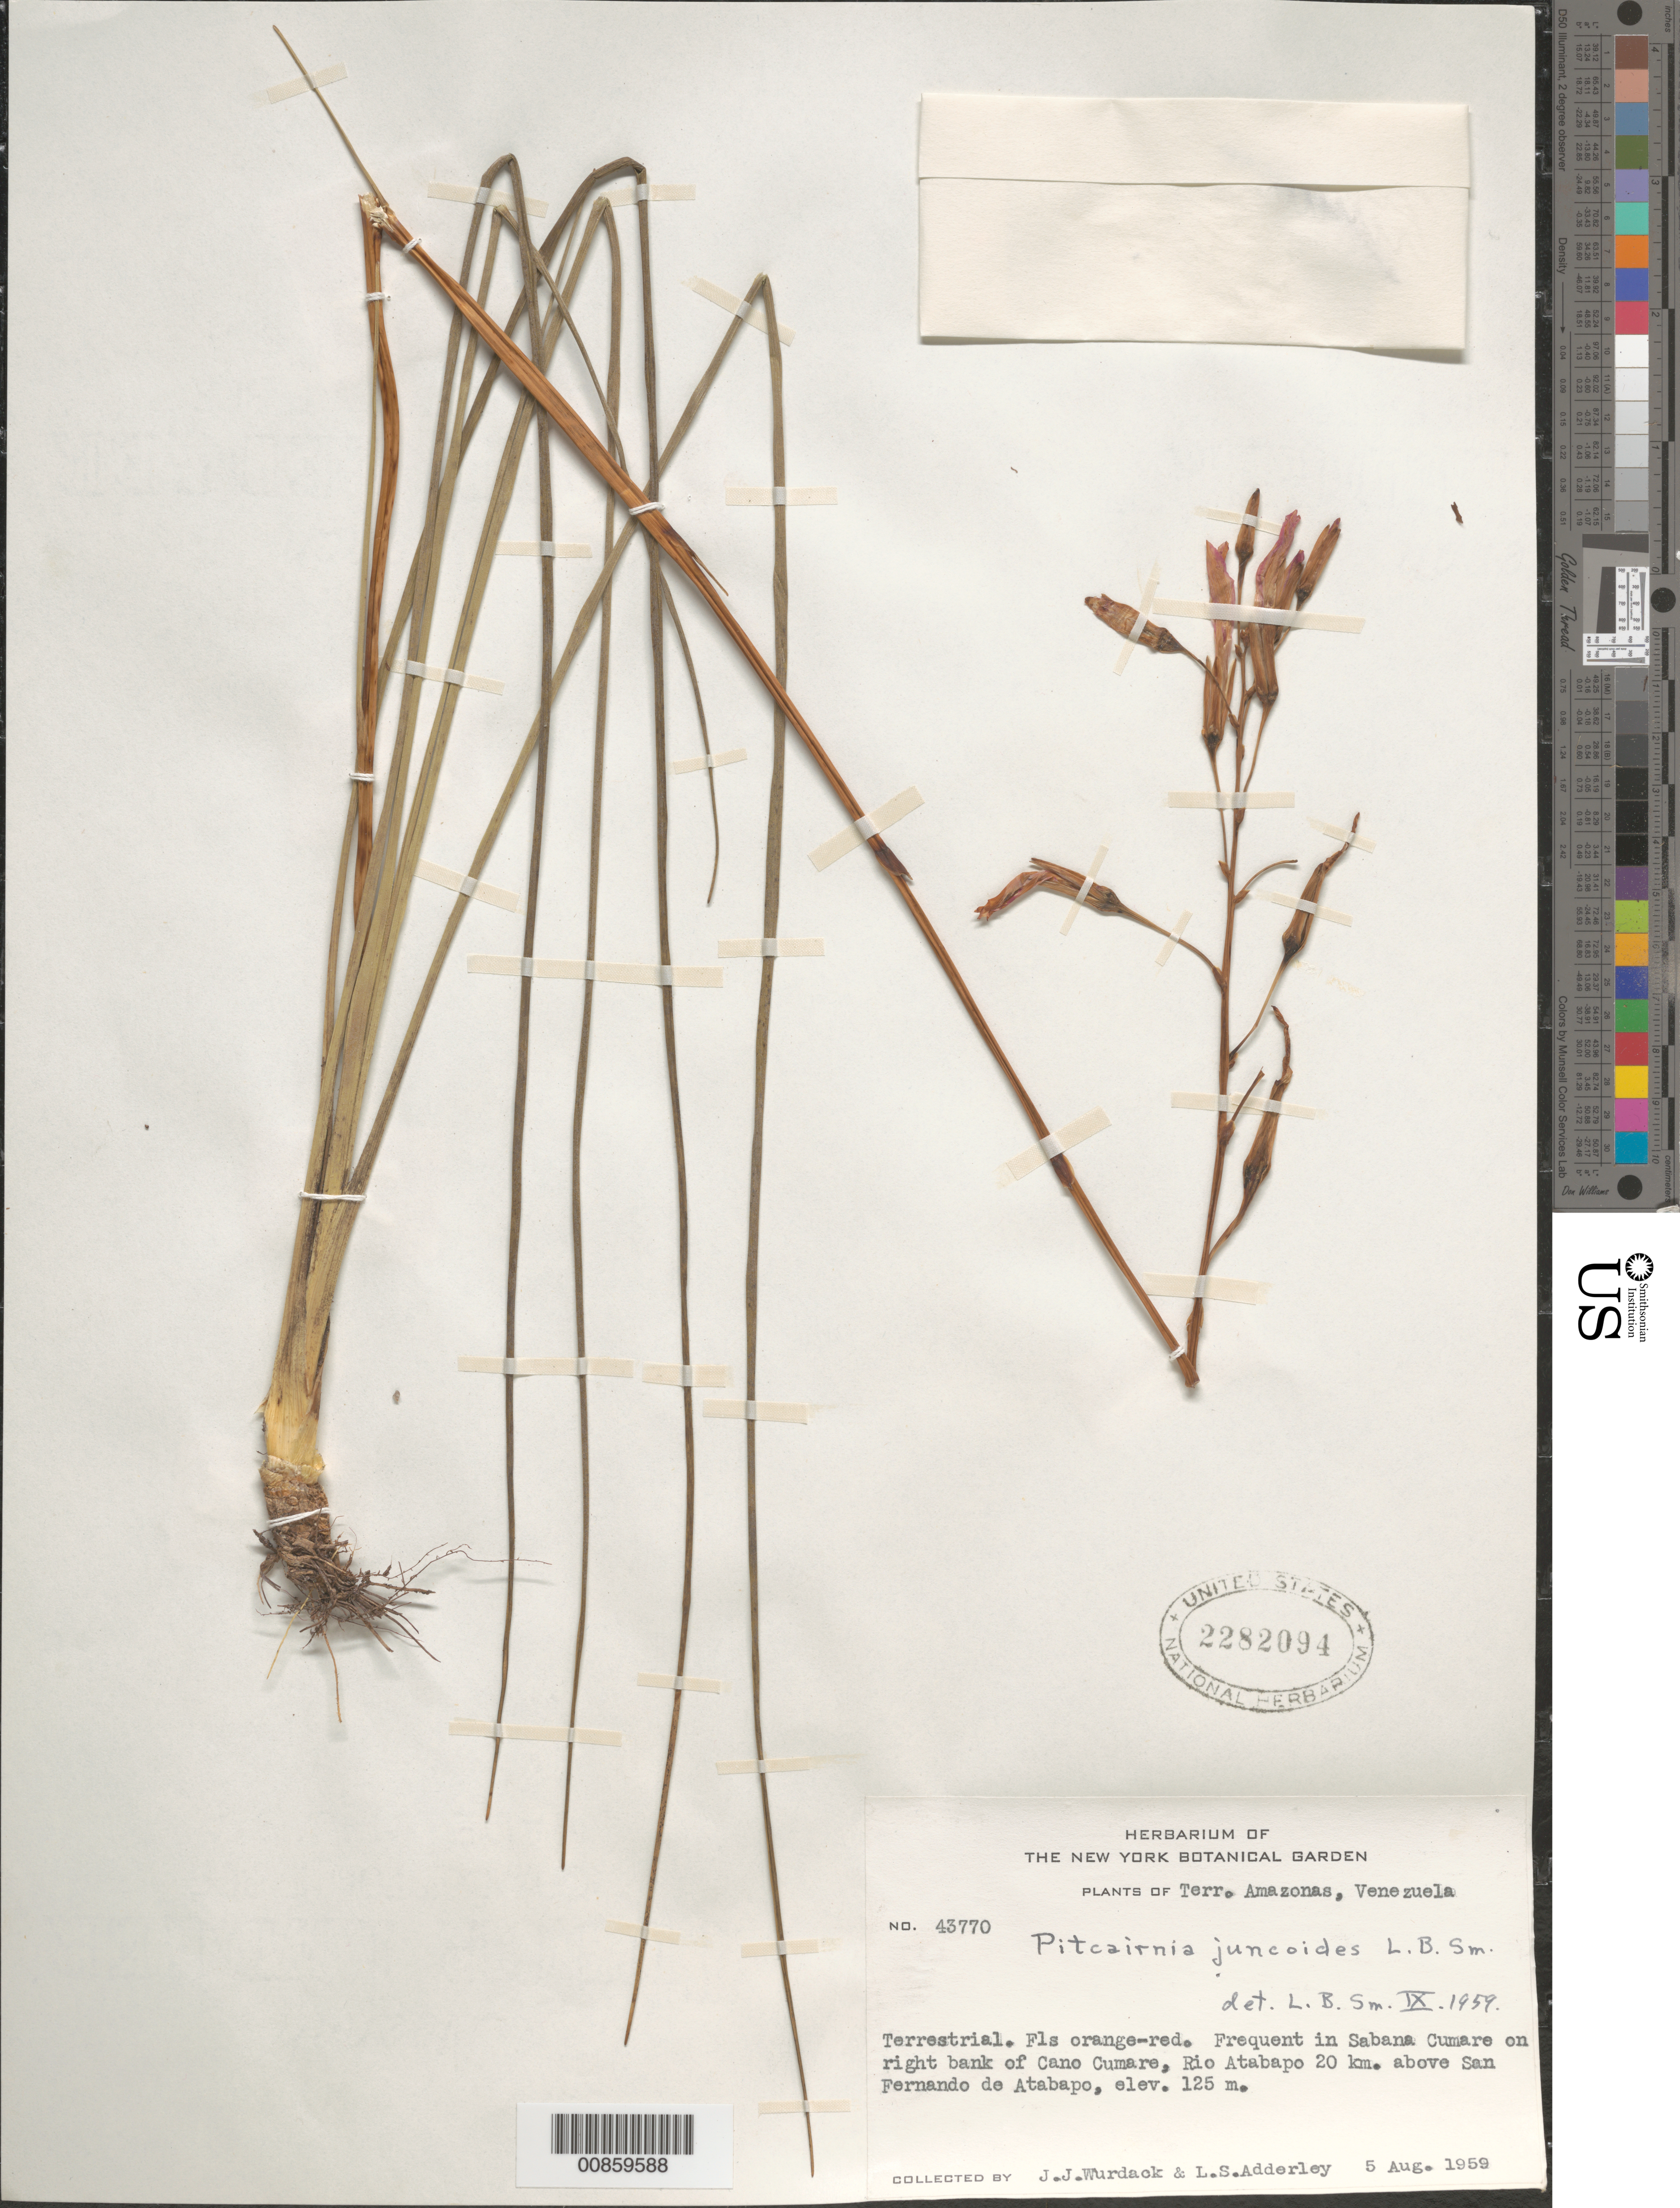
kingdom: Plantae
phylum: Tracheophyta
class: Liliopsida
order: Poales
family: Bromeliaceae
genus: Pitcairnia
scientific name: Pitcairnia juncoides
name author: L.B. Sm.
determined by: Smith, Lyman B., (US), NMNH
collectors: J. J. Wurdack & L. S. Adderley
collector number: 43770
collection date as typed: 5-Aug-59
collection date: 1959-08-05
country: Venezuela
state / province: Amazonas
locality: Sabana Cumare on right bank of Caño Cumare, Río Atabapo, 20 km above San Fernando de Atabapo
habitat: Savanna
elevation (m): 125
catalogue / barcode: US 2282094